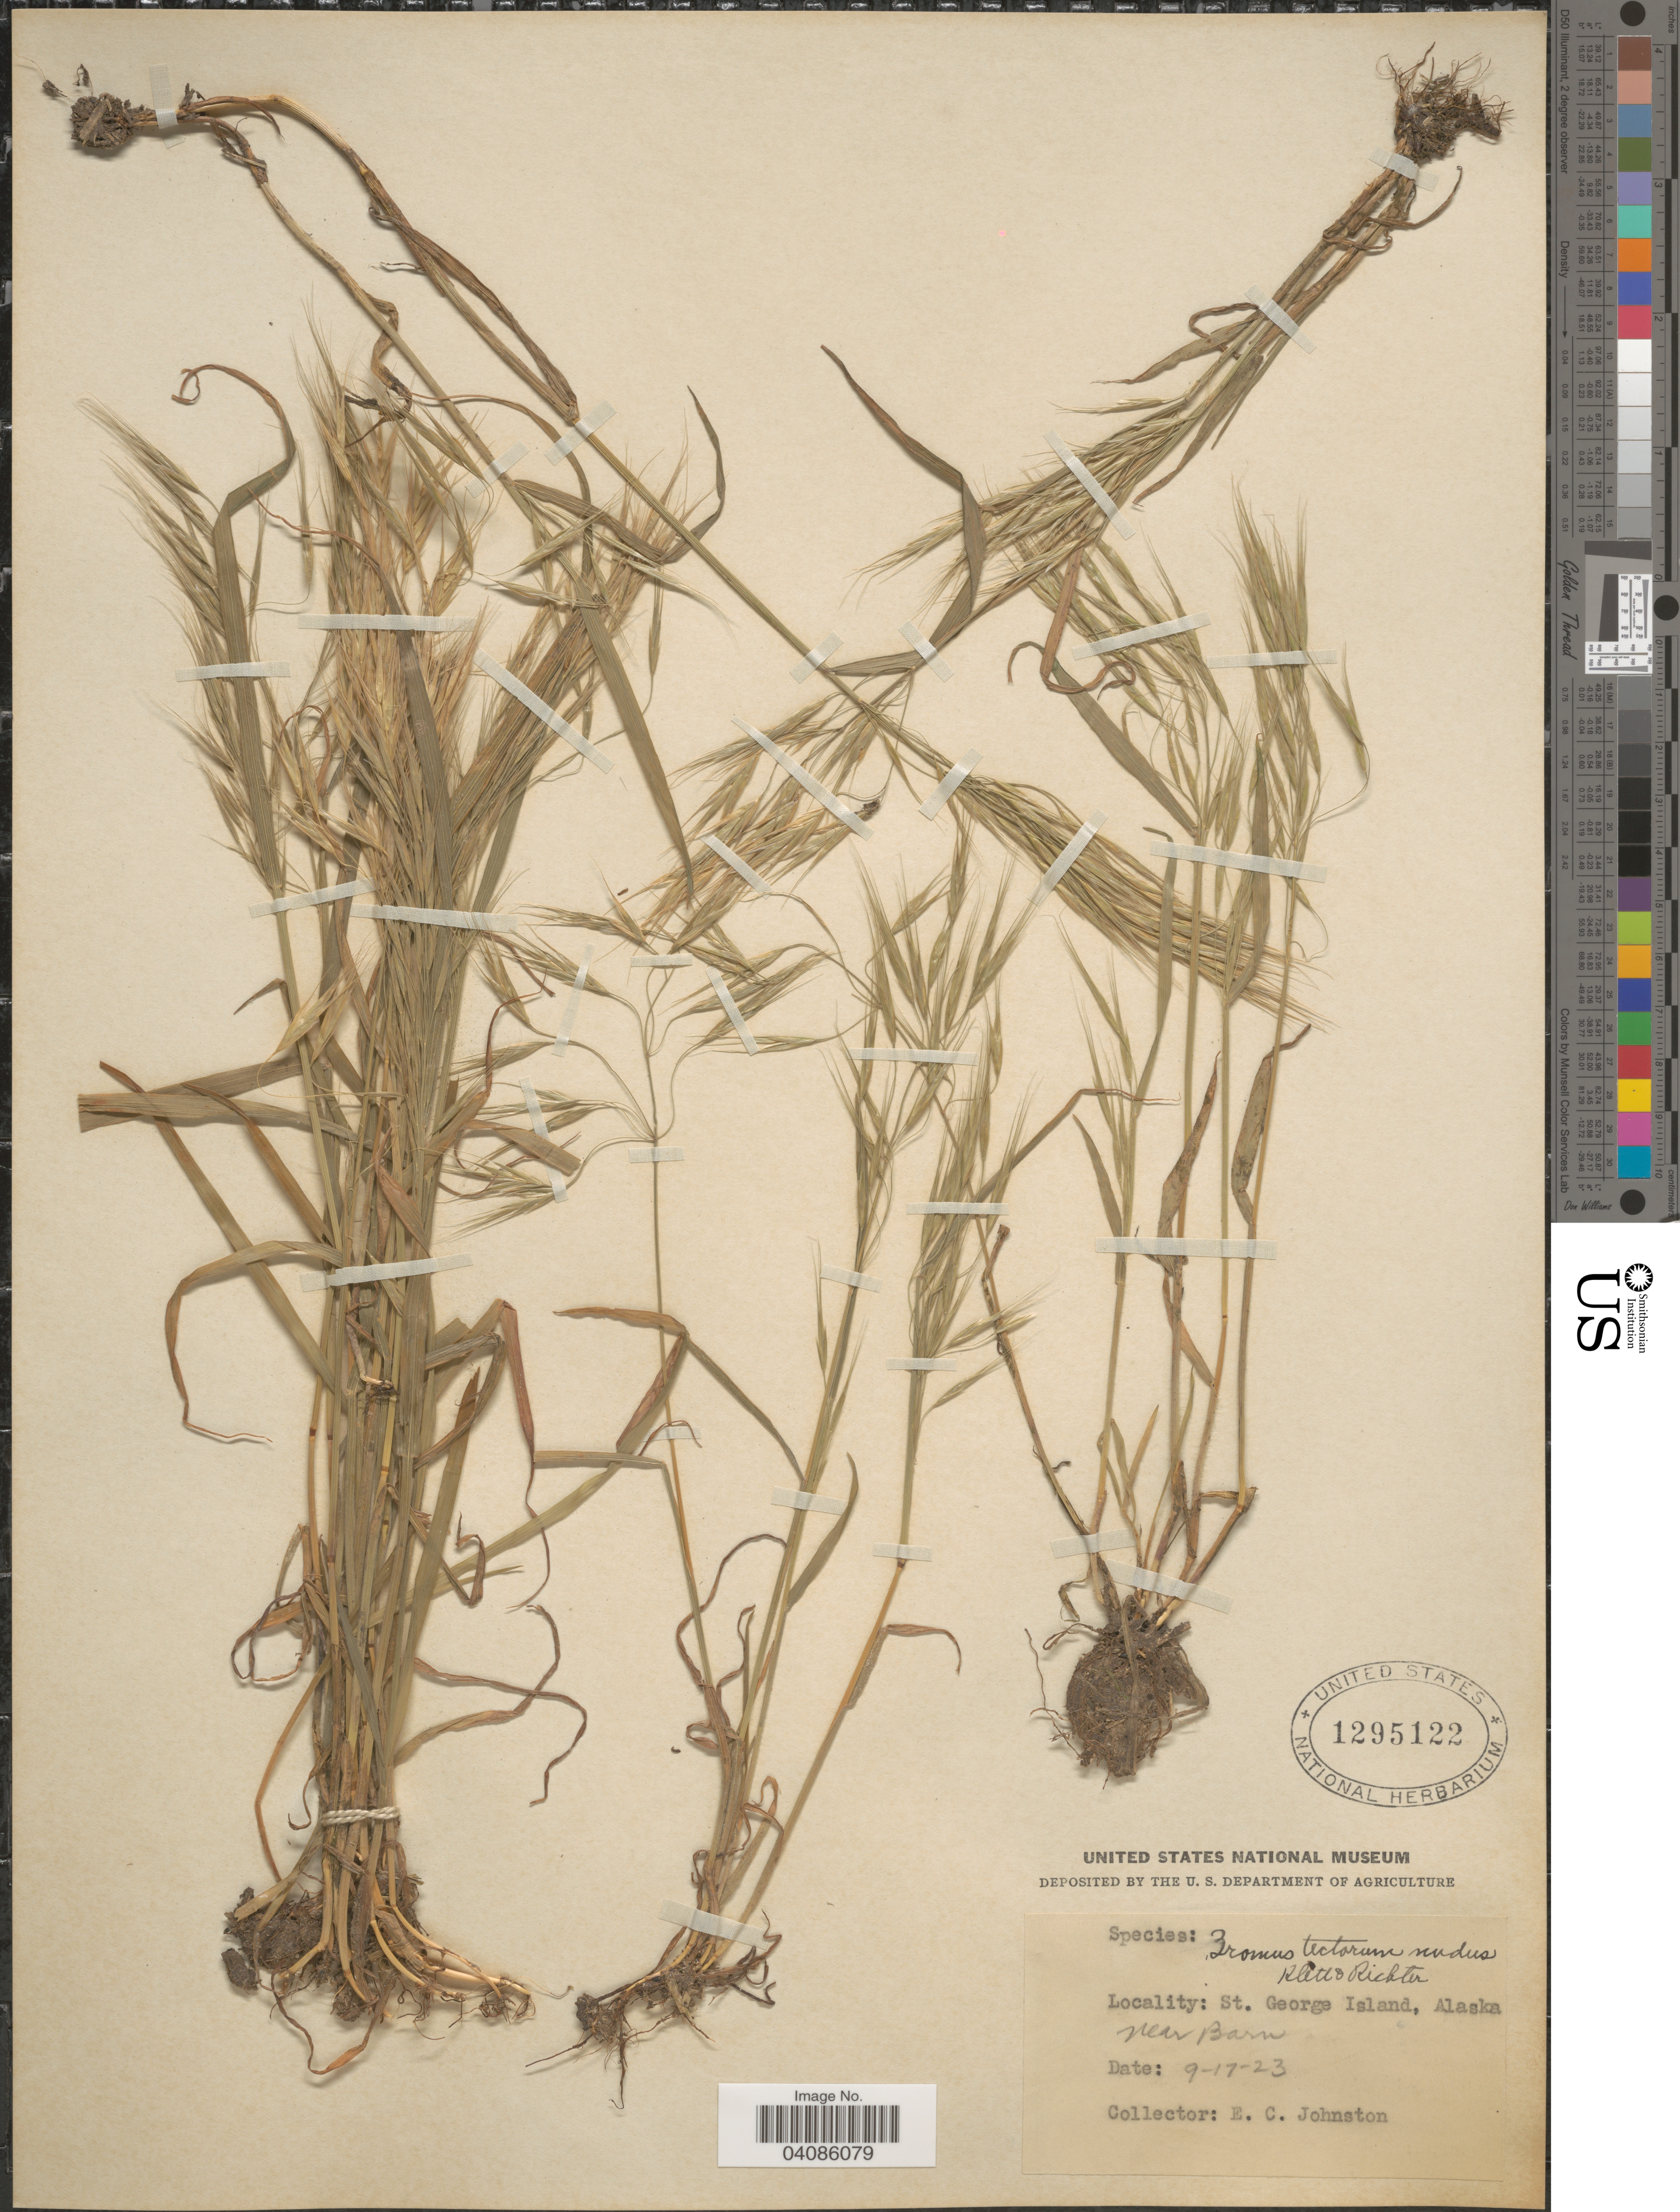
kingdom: Plantae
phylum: Tracheophyta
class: Liliopsida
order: Poales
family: Poaceae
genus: Bromus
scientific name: Bromus tectorum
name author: L.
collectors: E. C. Johnston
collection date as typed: Transcribed d/m/y: 17/9/23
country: United States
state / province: Alaska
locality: St. George Island. Near Barn.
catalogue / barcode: US 1295122